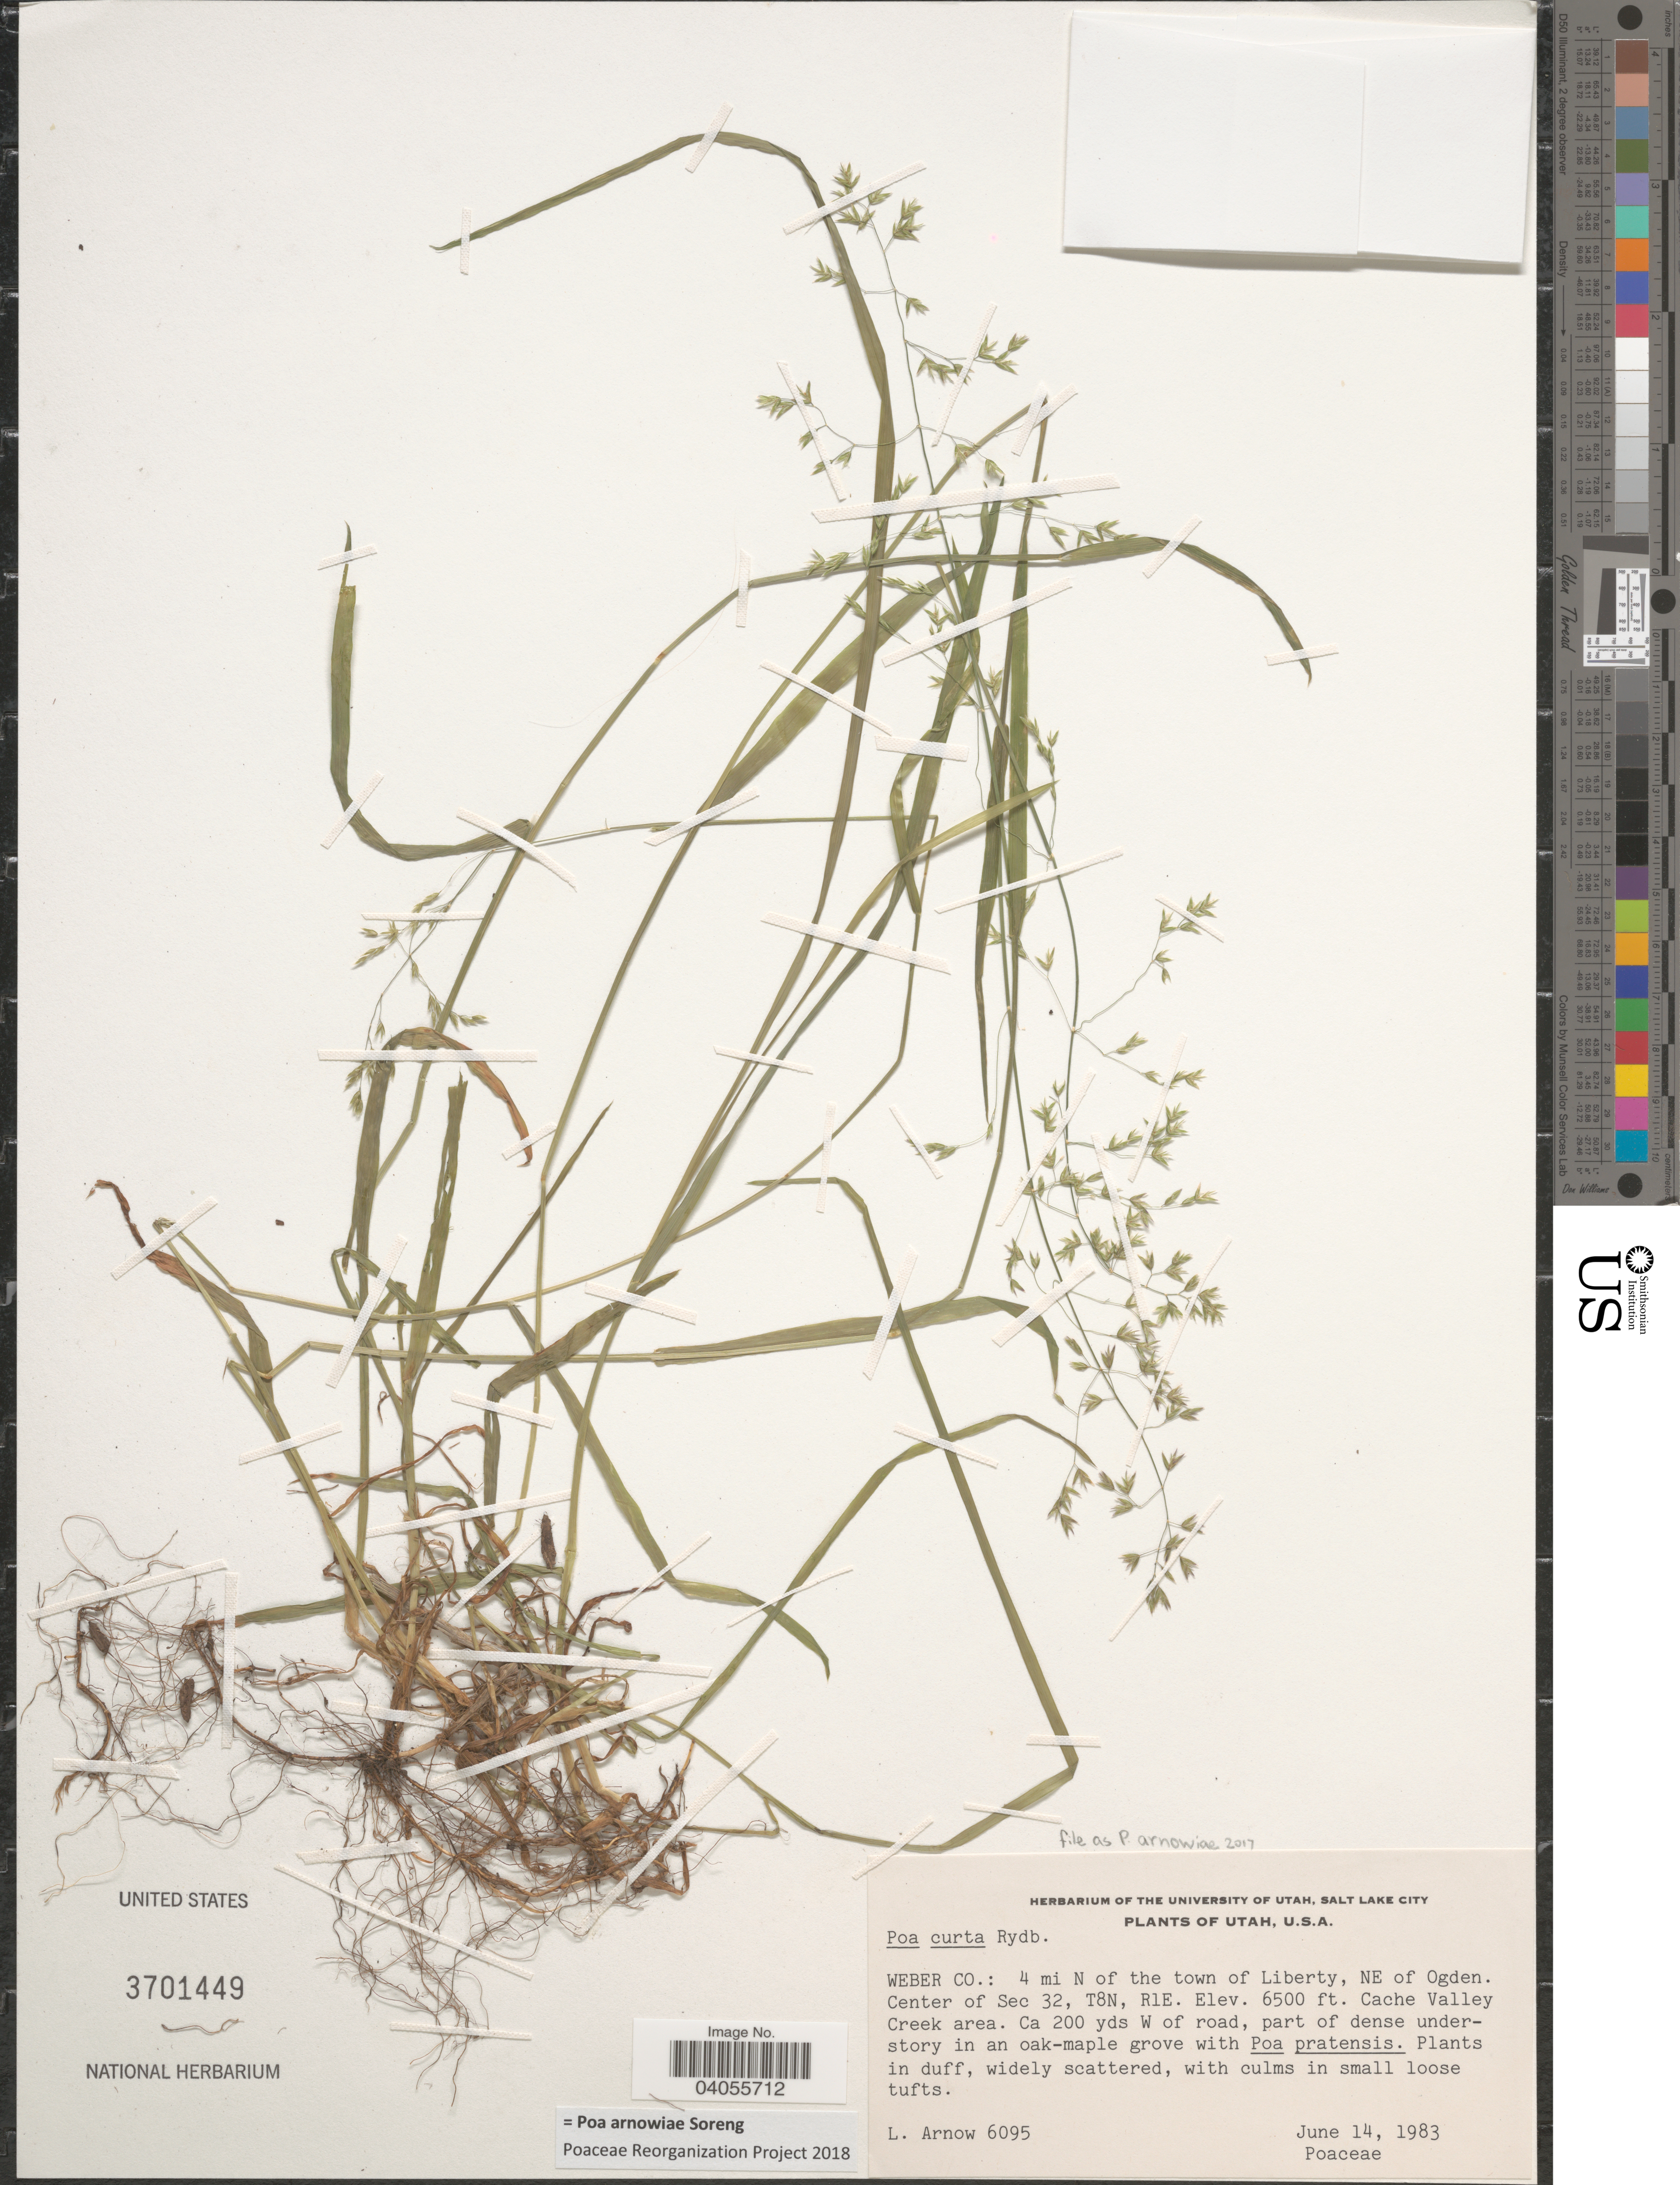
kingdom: Plantae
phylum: Tracheophyta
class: Liliopsida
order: Poales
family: Poaceae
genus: Poa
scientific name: Poa arnowiae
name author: Soreng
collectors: L. Arnow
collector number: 6095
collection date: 1983-06-14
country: United States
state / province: Utah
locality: Weber Co.: 4 mi N of the town of Liberty, NE of Ogden. Center of Sec 32, T8N, R1E. Cache Valley Creek area. Ca 200 yds W of road.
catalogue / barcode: US 3701449